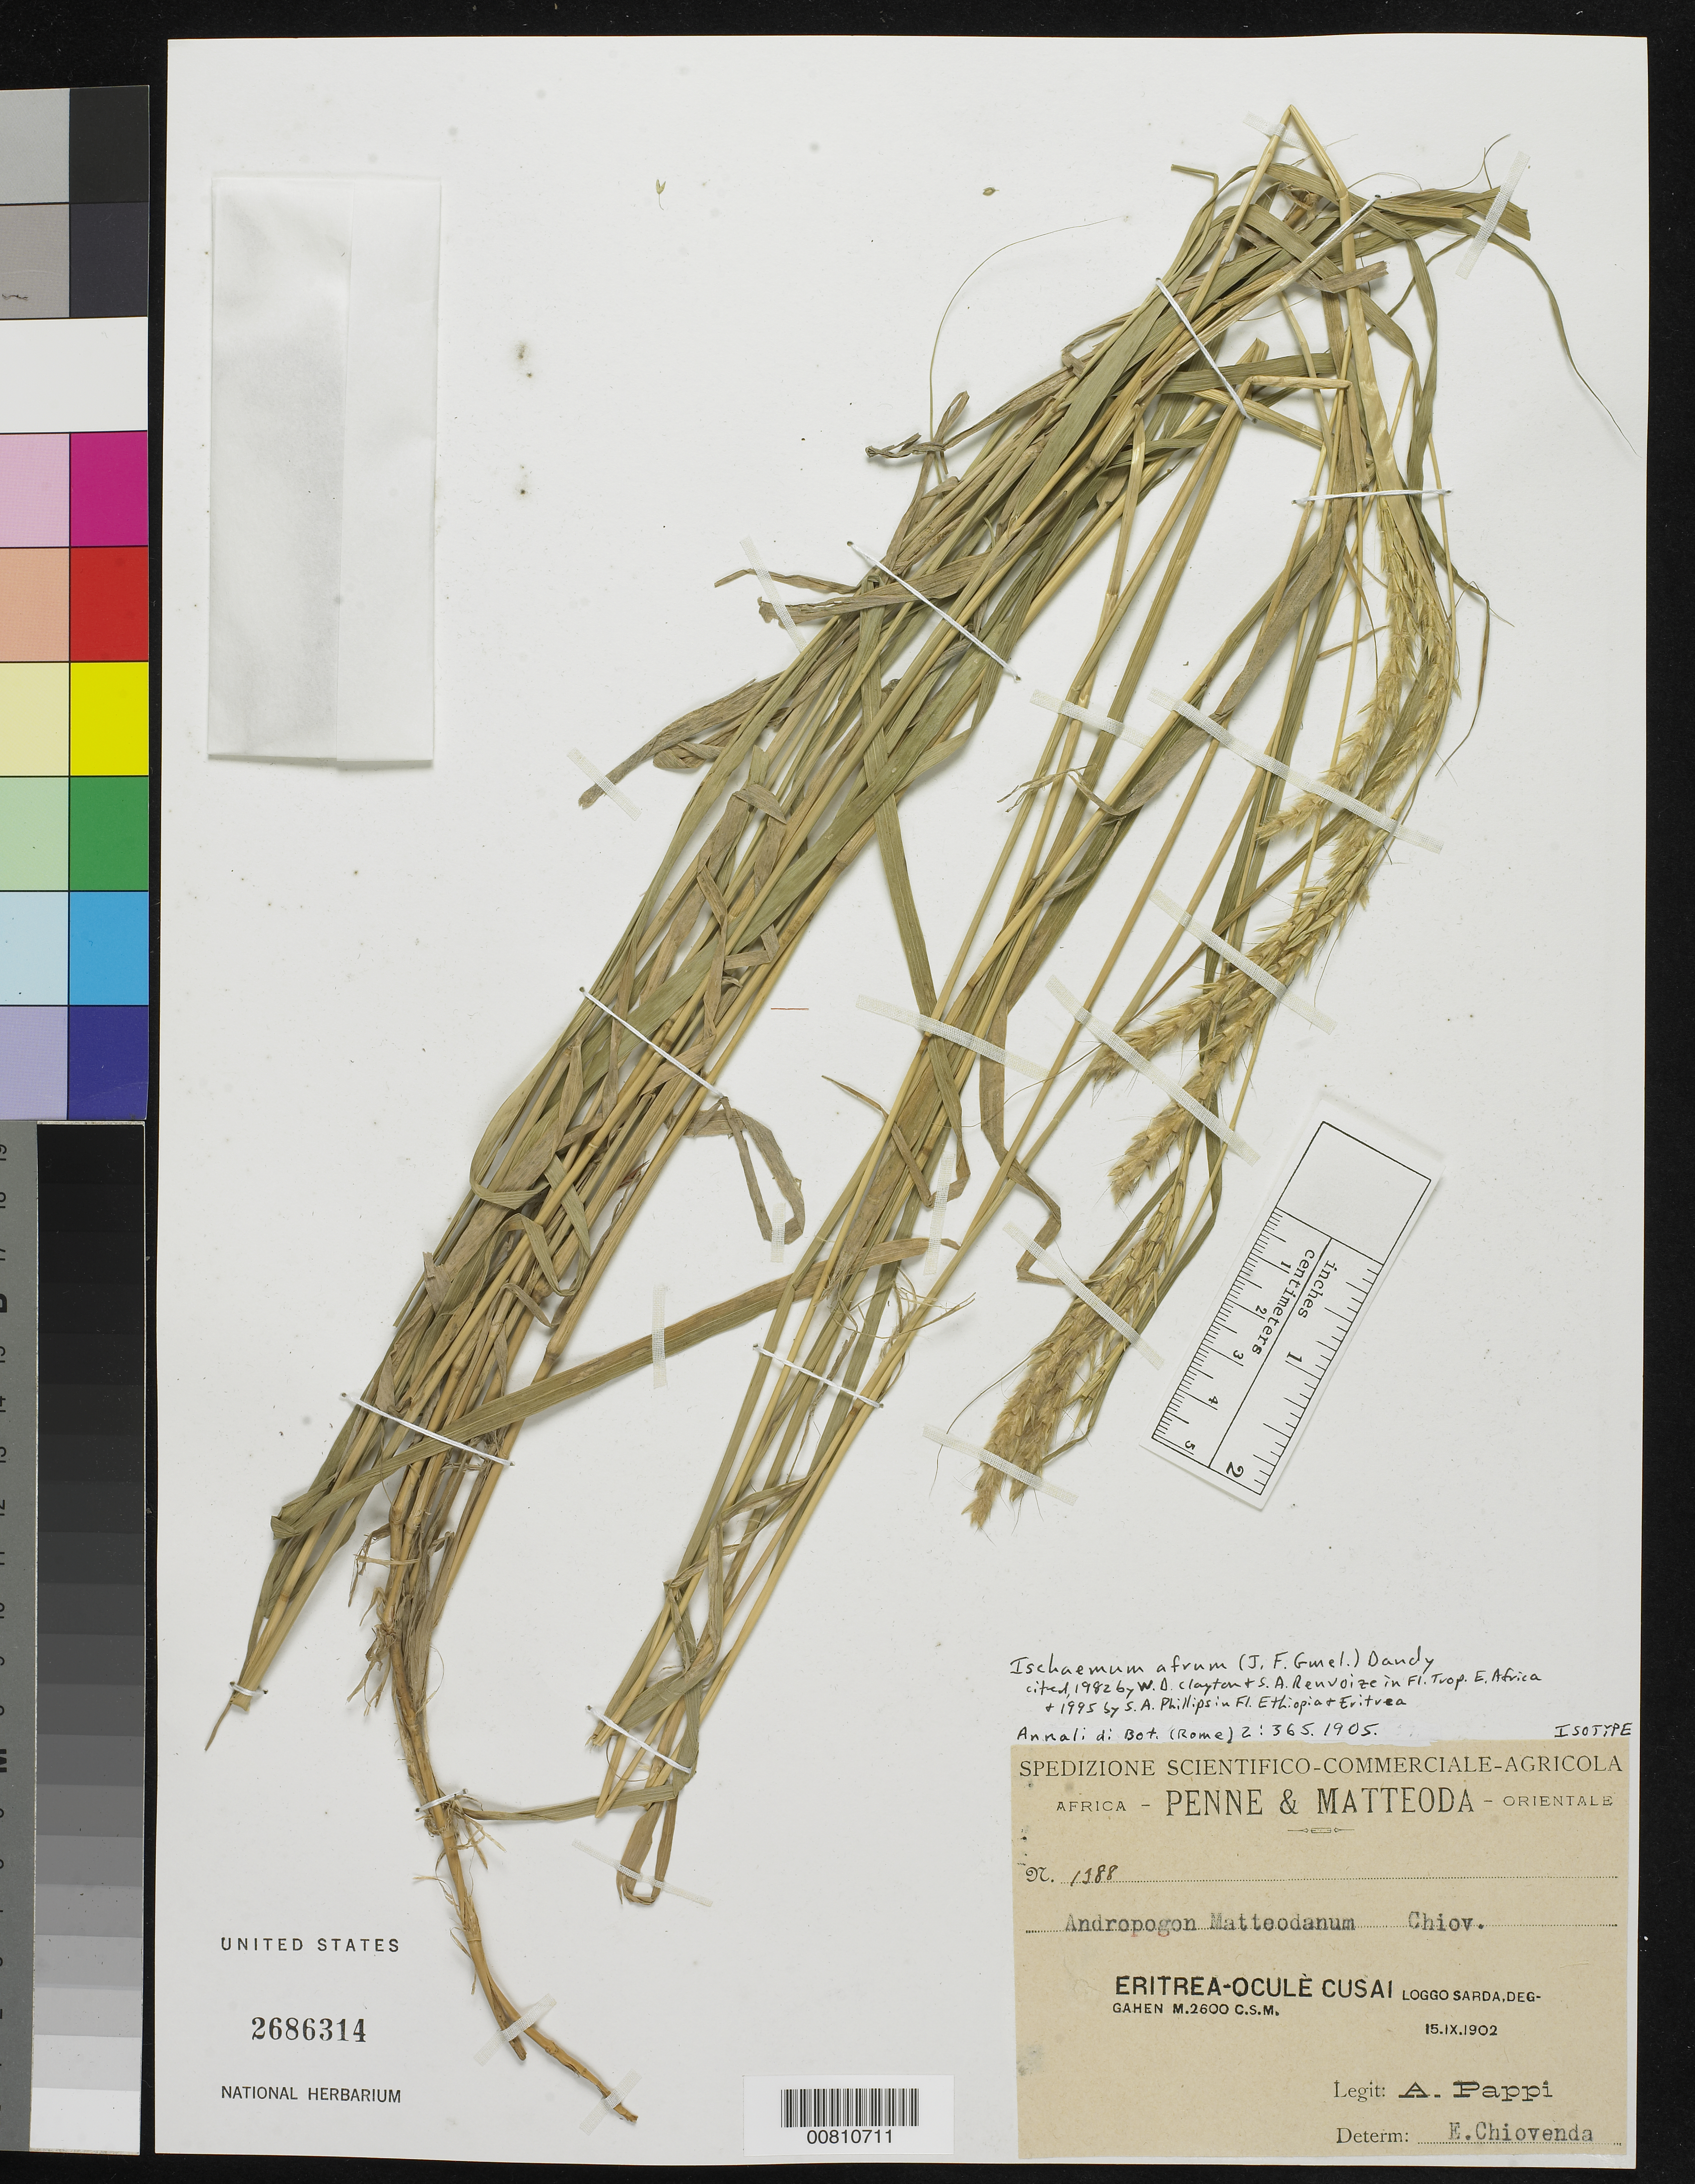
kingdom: Plantae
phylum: Tracheophyta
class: Liliopsida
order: Poales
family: Poaceae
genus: Andropogon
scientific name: Andropogon matteodanum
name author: Chiov.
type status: Isotype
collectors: A. Pappi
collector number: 1388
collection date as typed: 15 Sep 1902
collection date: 1902-09-15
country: Eritrea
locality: Eritrea-Ocule Cusai, loggo Sarda, Deggahen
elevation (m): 2600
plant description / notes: Cited 1982 by W.D. Clayton & A. Renvoize in Fl. Trop. E. Africa; 1995 by S.A. Phillips in Fl. Ethiopia & Eritrea.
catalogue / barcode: US 2686314